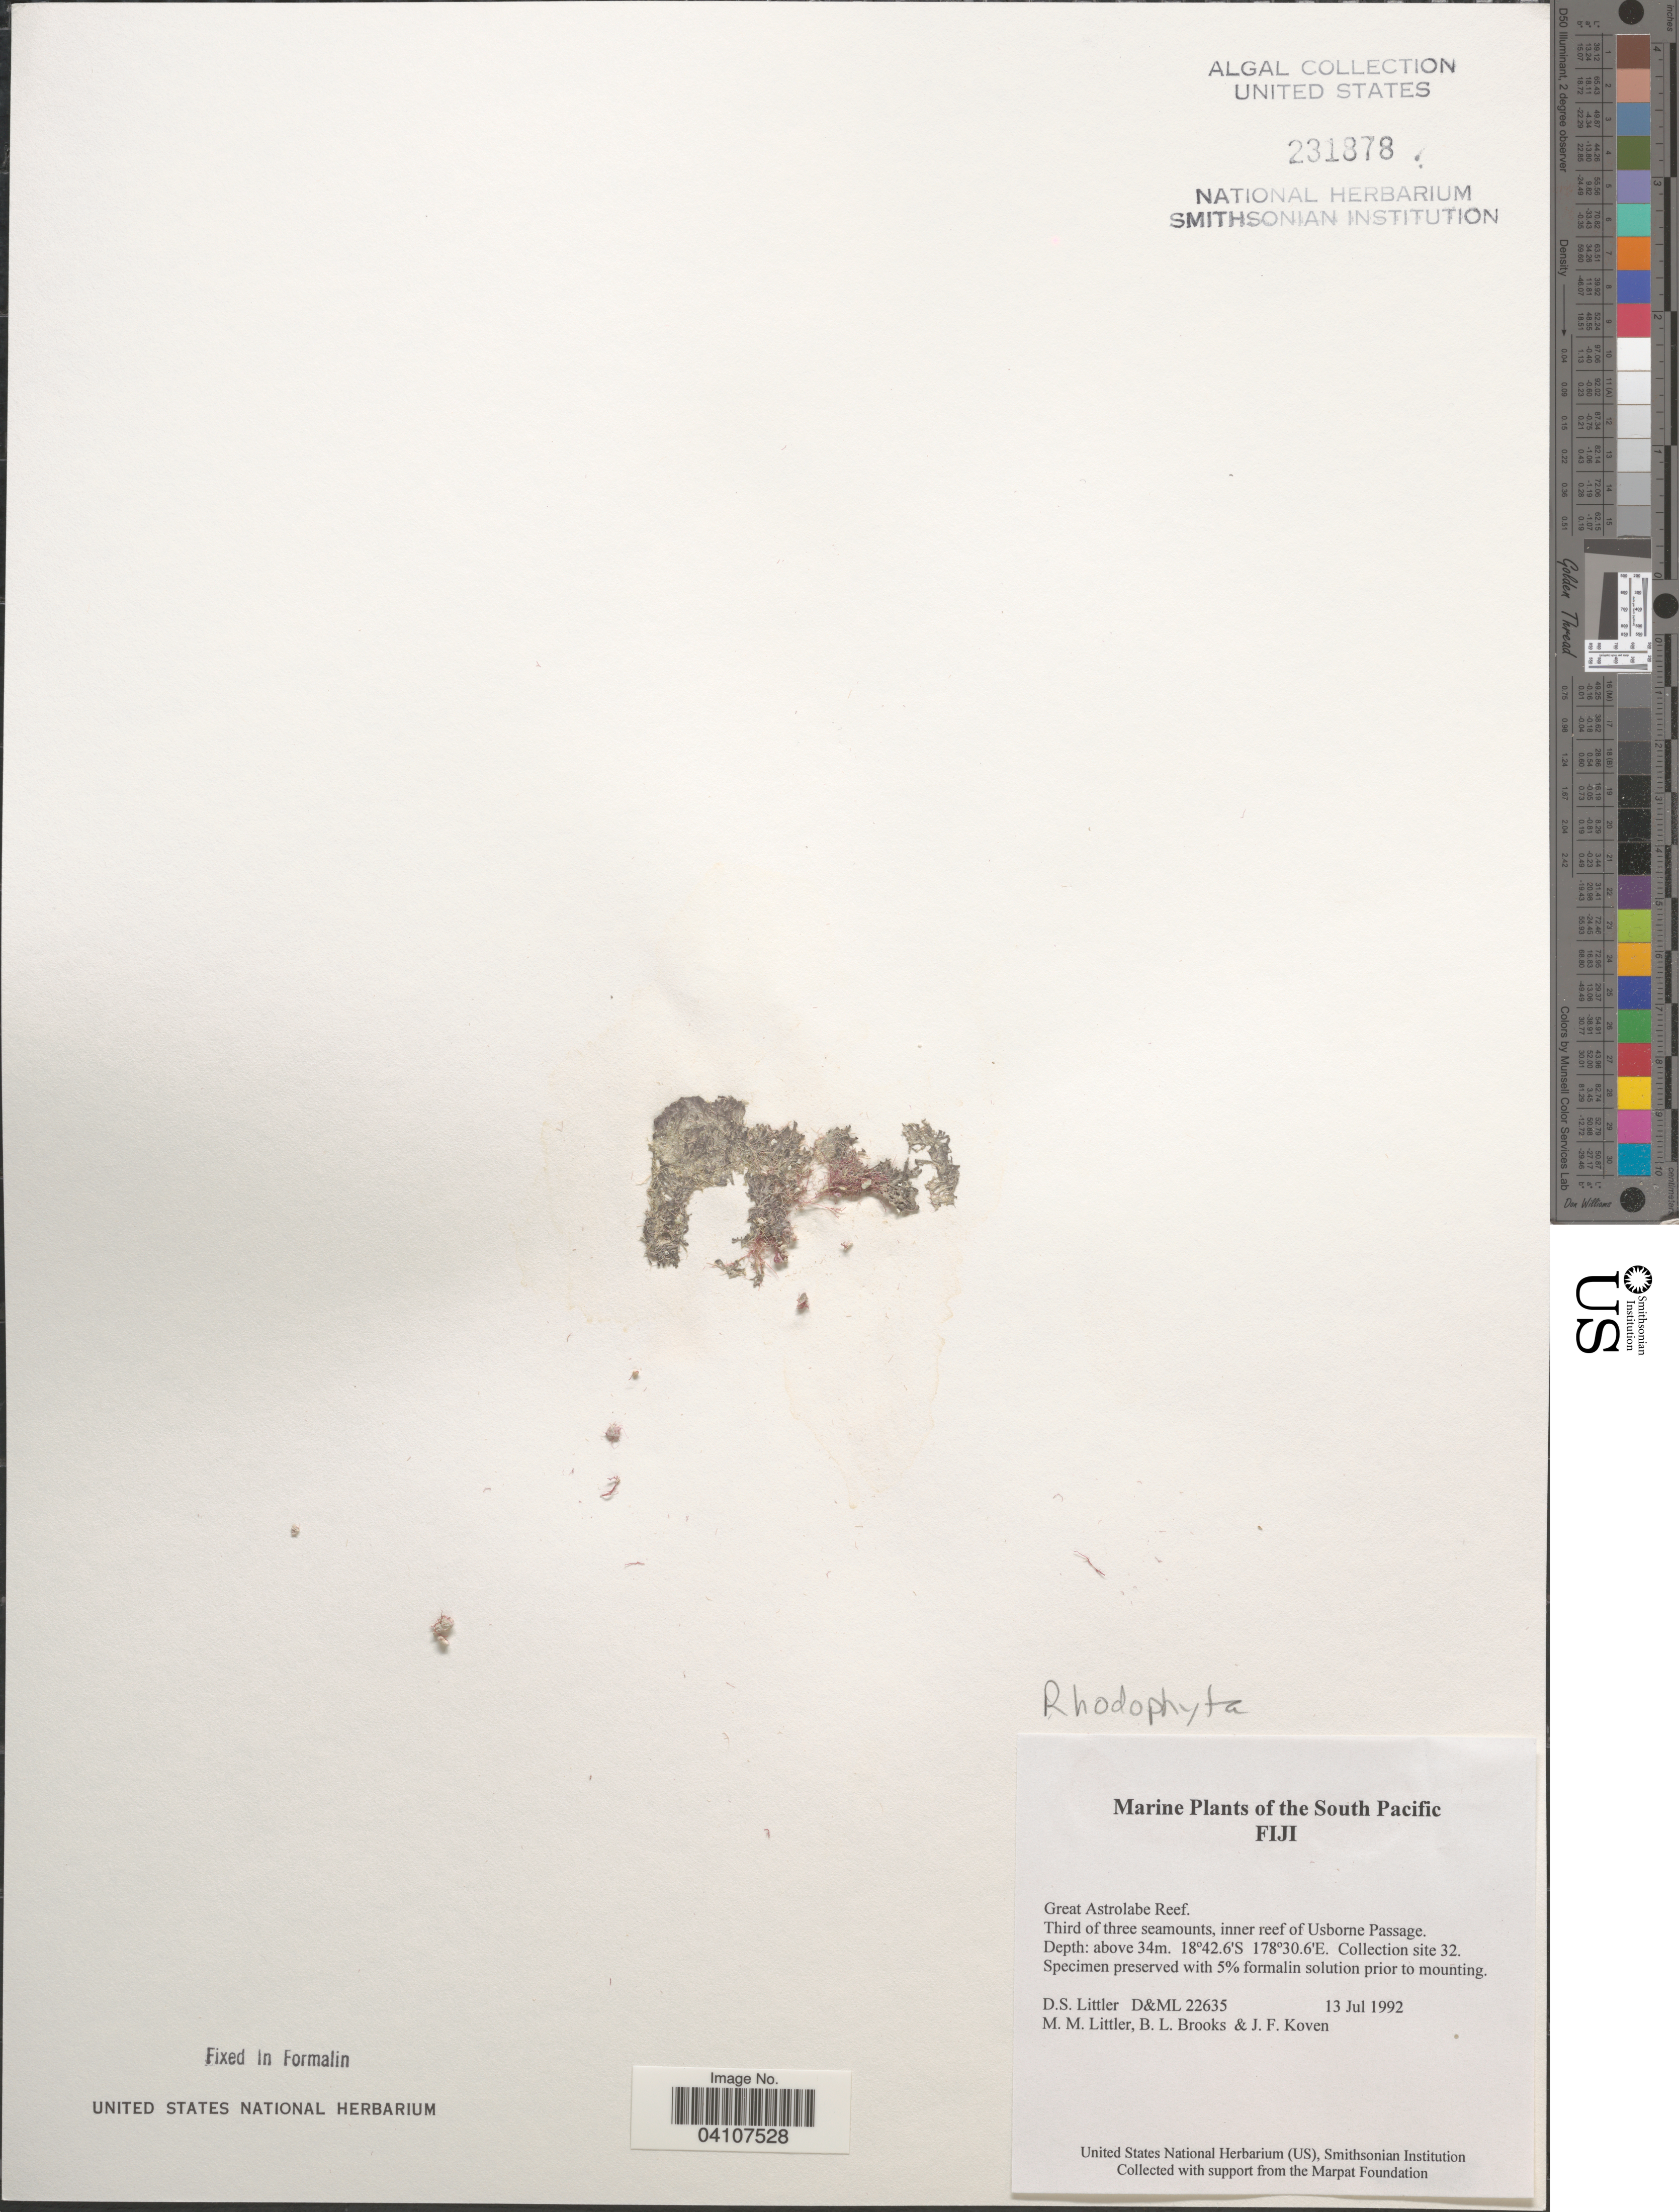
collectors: D. S. Littler, B. Brooks & J. Koven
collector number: D&ML22635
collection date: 1992-07-13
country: Fiji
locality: South Pacific. Great Astrolabe Reef. Third of three seamounts, inner reef of Usborne Passage. Collection site 32.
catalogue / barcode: US 231878